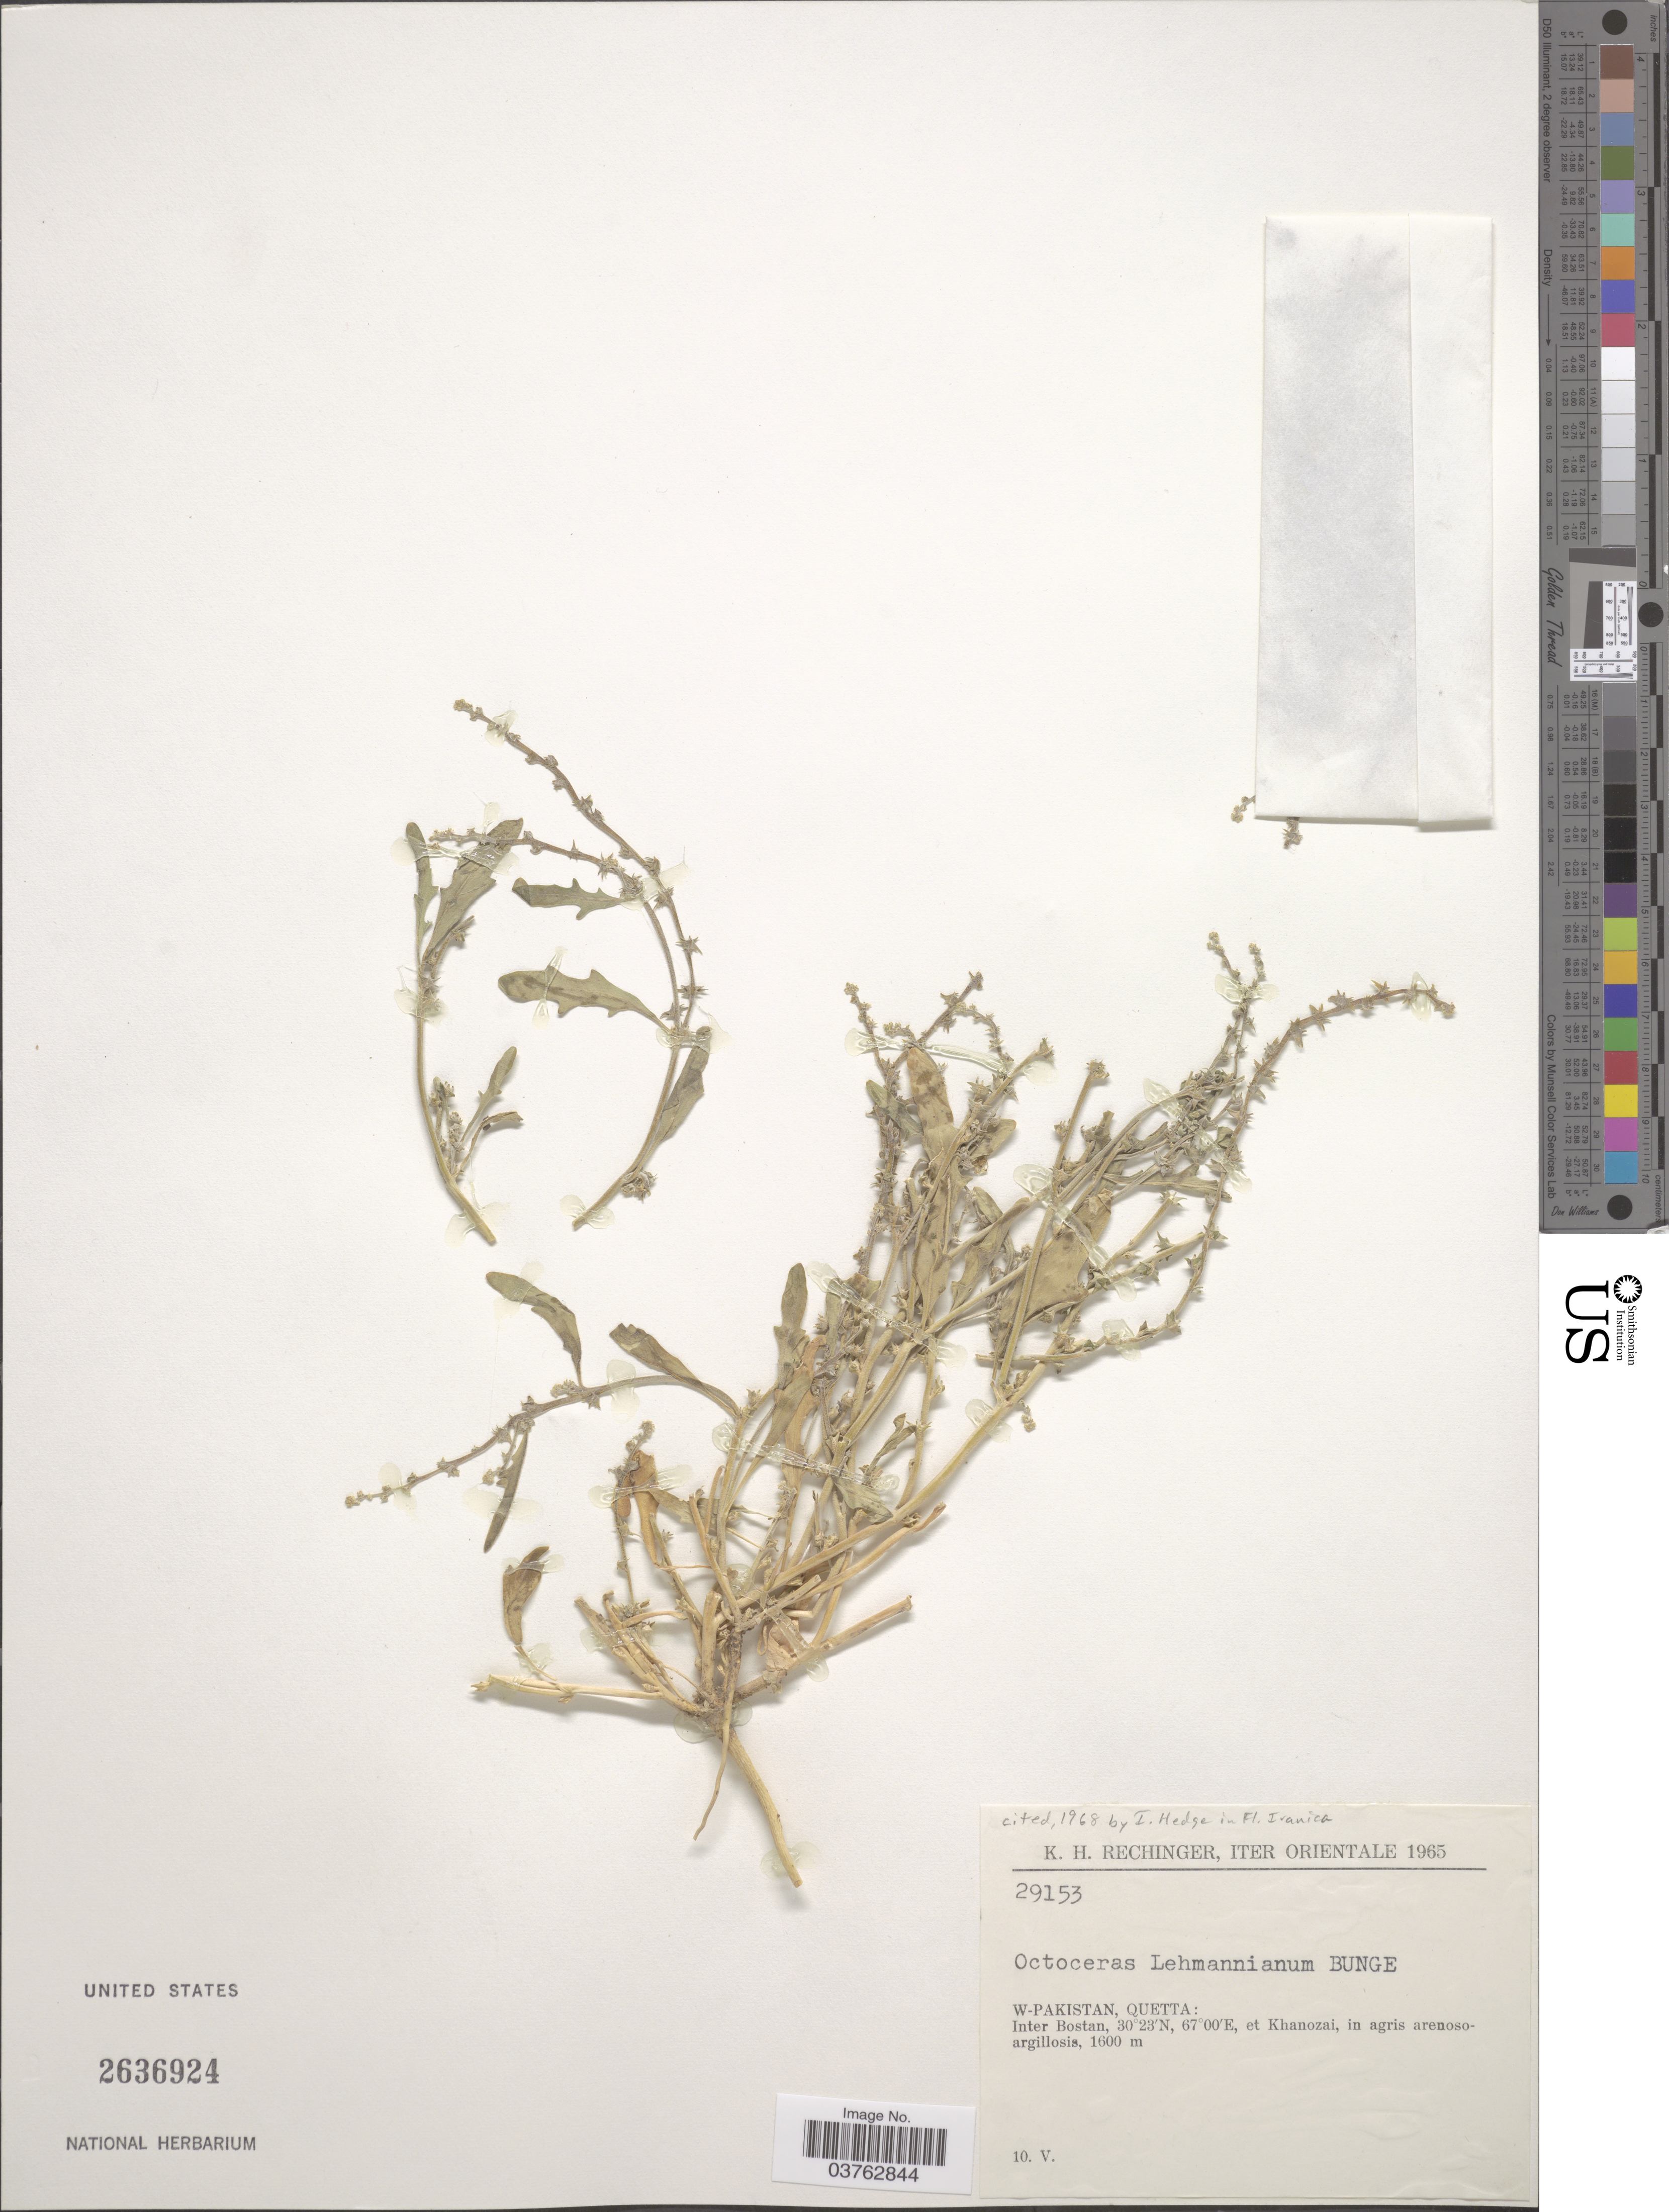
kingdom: Plantae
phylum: Tracheophyta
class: Magnoliopsida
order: Brassicales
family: Brassicaceae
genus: Octoceras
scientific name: Octoceras lehmannianum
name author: Bunge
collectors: K. H. Rechinger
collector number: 29153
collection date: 1965-05-10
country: Pakistan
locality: Orientale. W-Pakistan, Quetta: Inter Bostan, et Khanozai.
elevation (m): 1600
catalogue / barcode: US 2636924